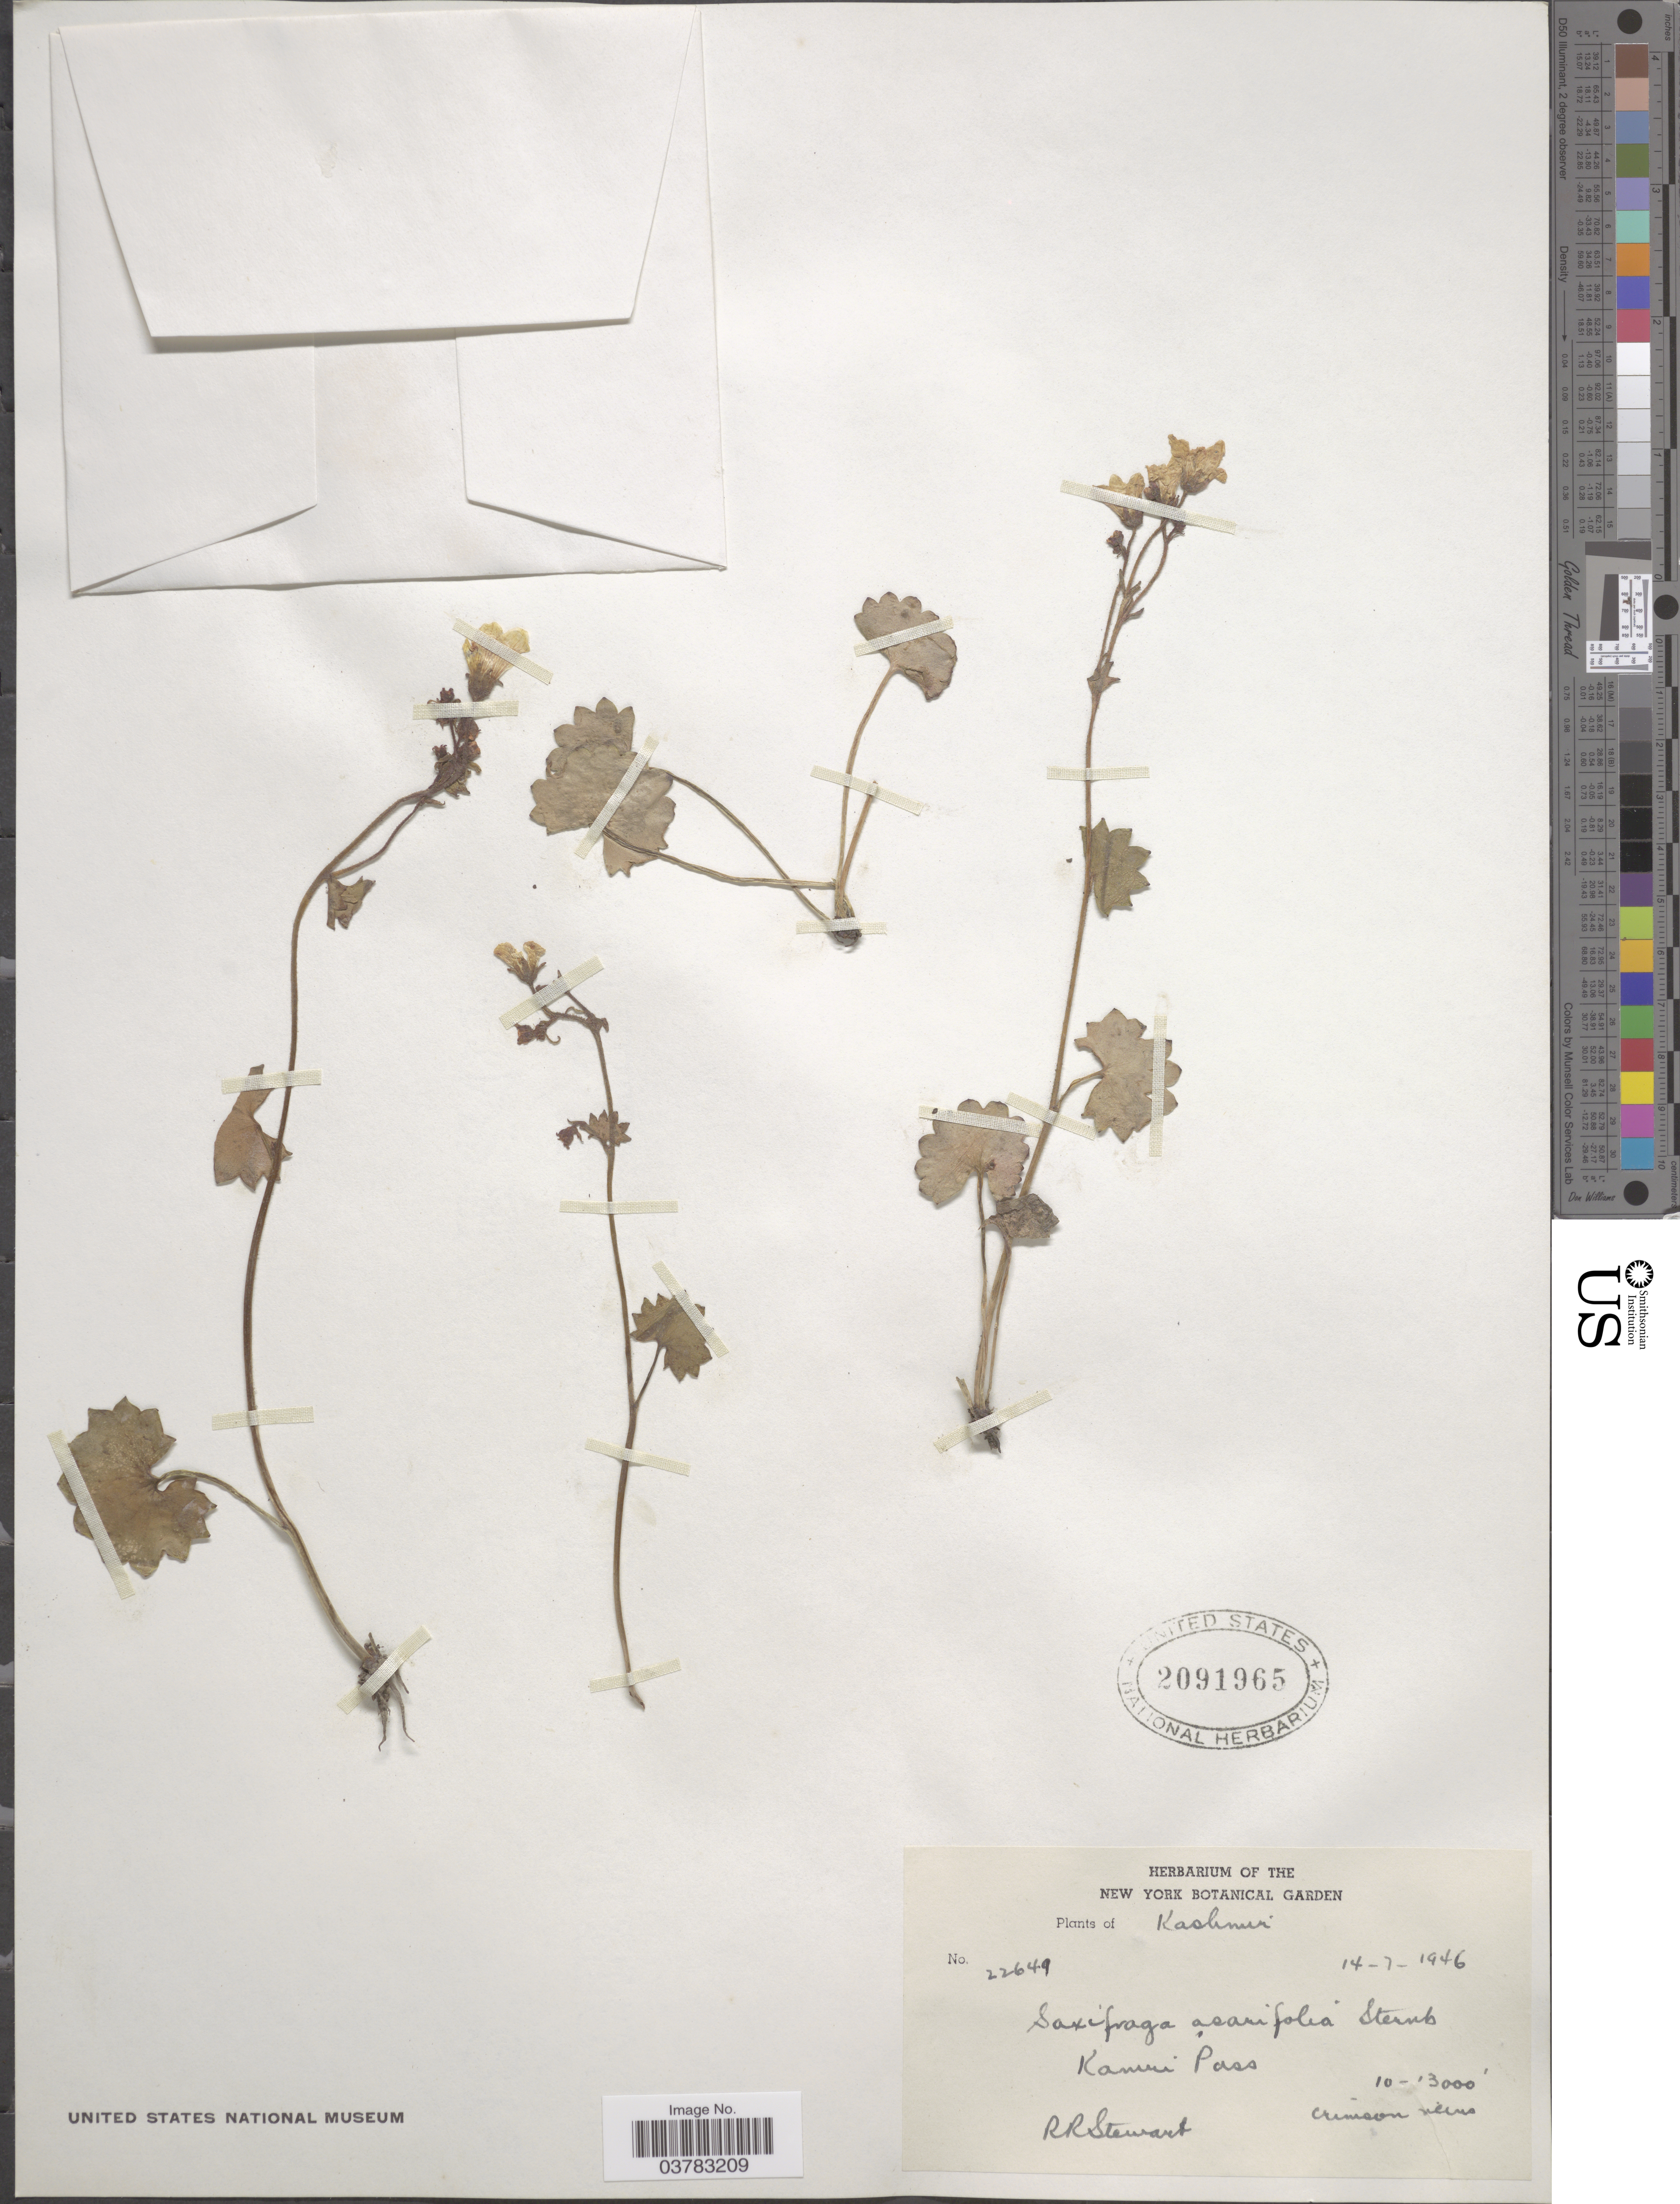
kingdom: Plantae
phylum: Tracheophyta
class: Magnoliopsida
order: Saxifragales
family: Saxifragaceae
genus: Saxifraga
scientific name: Saxifraga asarifolia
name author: Sternb.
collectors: R. Stewart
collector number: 22649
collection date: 1946-07-14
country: India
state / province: Jammu and Kashmir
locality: Kashmir. Kamri Pass.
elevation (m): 3048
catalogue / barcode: US 2091965